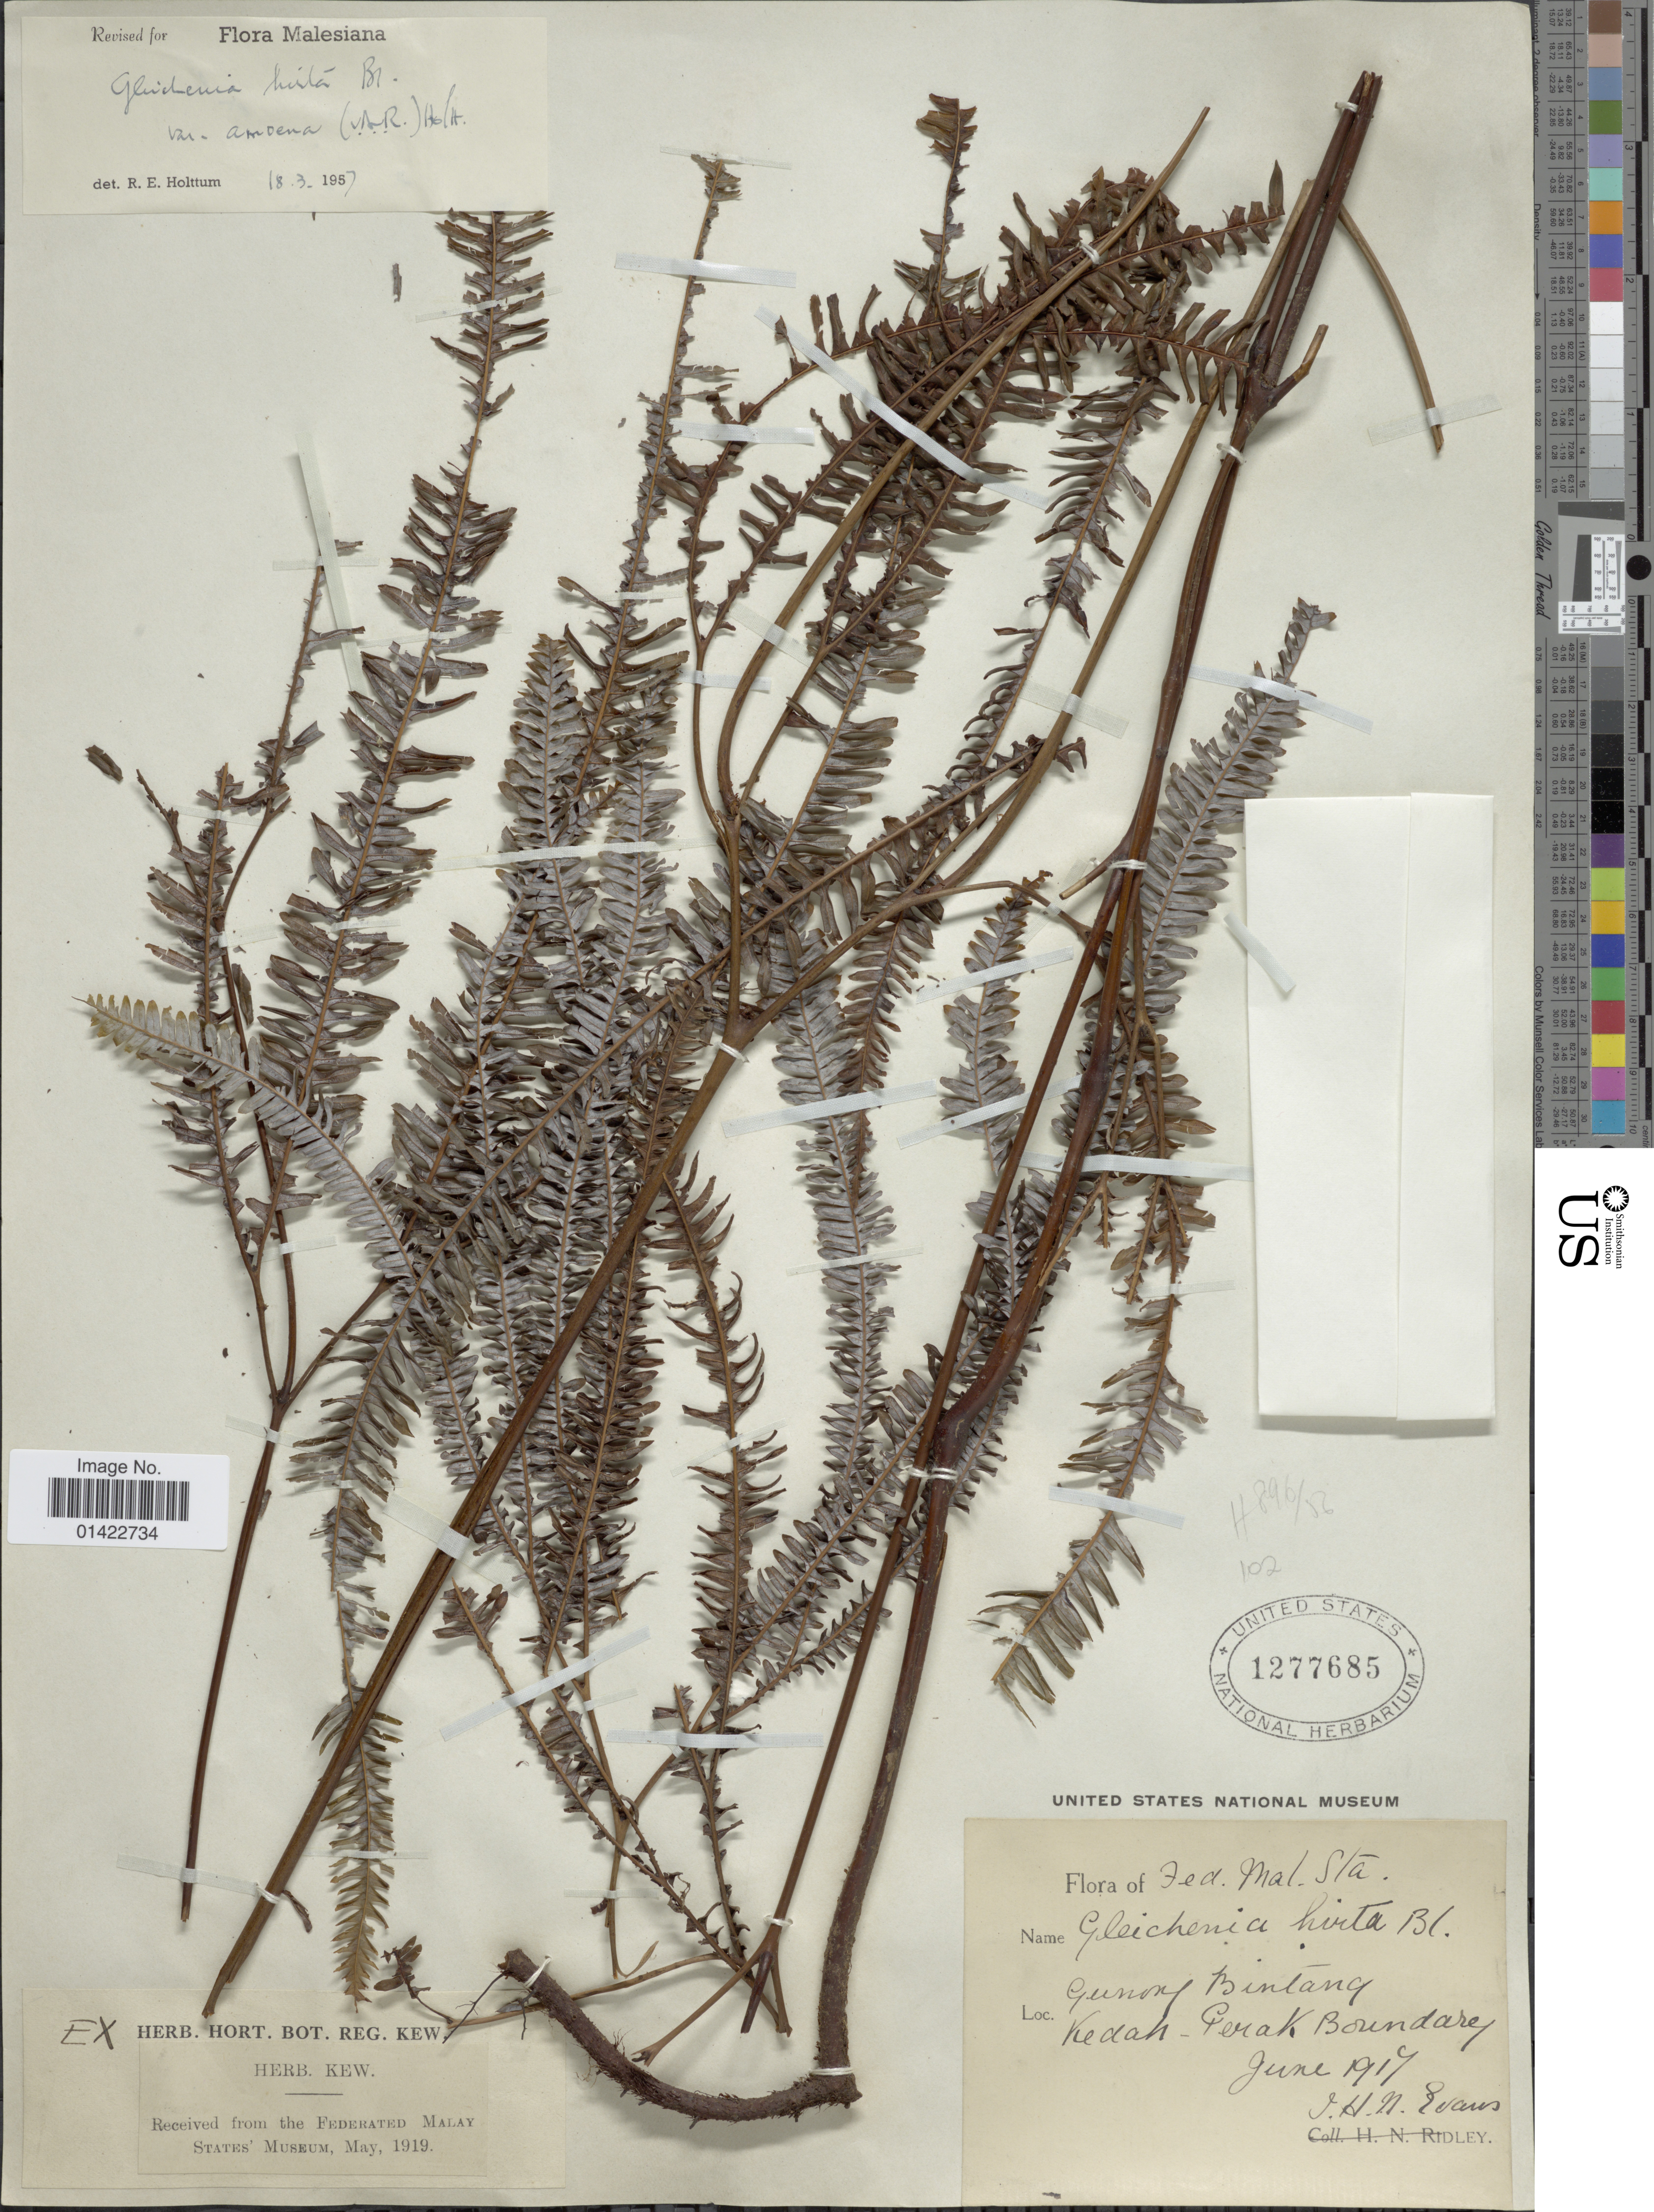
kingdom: Plantae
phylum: Tracheophyta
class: Polypodiopsida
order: Gleicheniales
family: Gleicheniaceae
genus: Sticherus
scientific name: Sticherus hirtus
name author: (Blume) Ching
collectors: J. Evans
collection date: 1917-06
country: Malaysia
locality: Fed. Mal. Sta. Gunong Bintang. Kedah-Perak Boundary.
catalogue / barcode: US 1277685